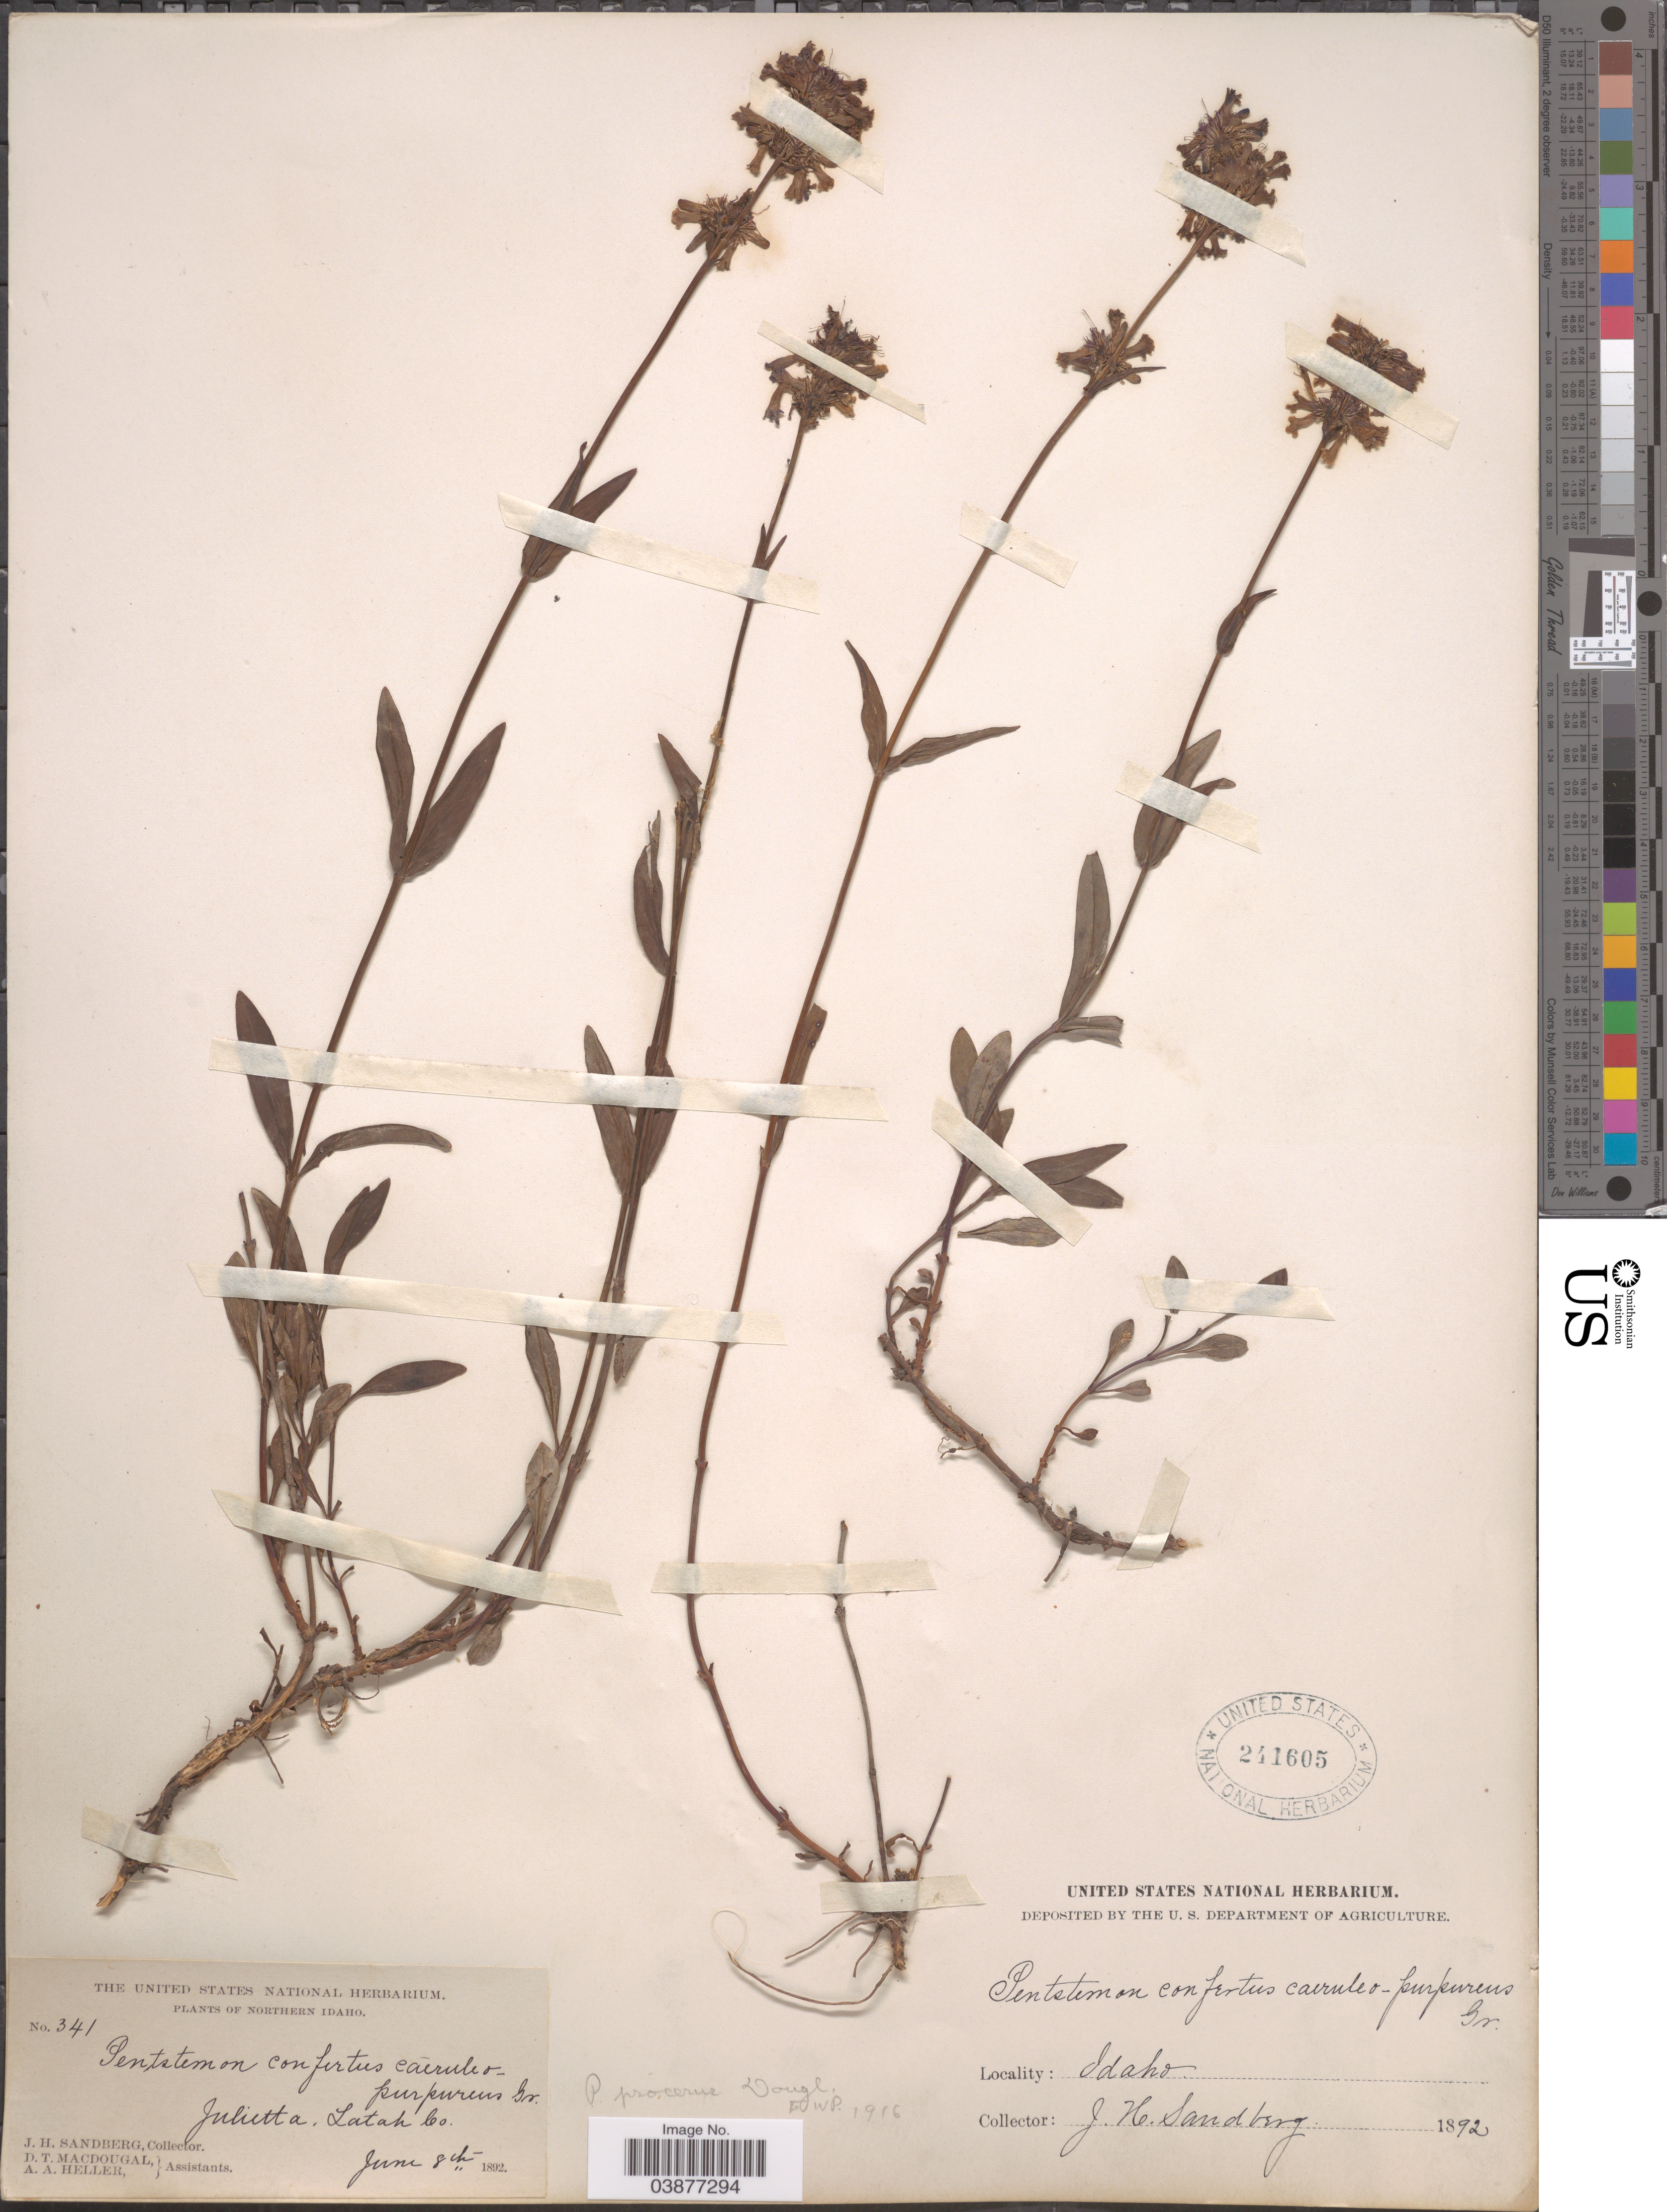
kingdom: Plantae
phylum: Tracheophyta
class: Magnoliopsida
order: Lamiales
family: Plantaginaceae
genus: Penstemon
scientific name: Penstemon procerus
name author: Douglas ex Graham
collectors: J. H. Sandberg, D. T. MacDougal & A. A. Heller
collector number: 341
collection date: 1892-06-08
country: United States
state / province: Idaho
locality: Northern Idaho. Julietta, Latah Co.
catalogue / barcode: US 241605